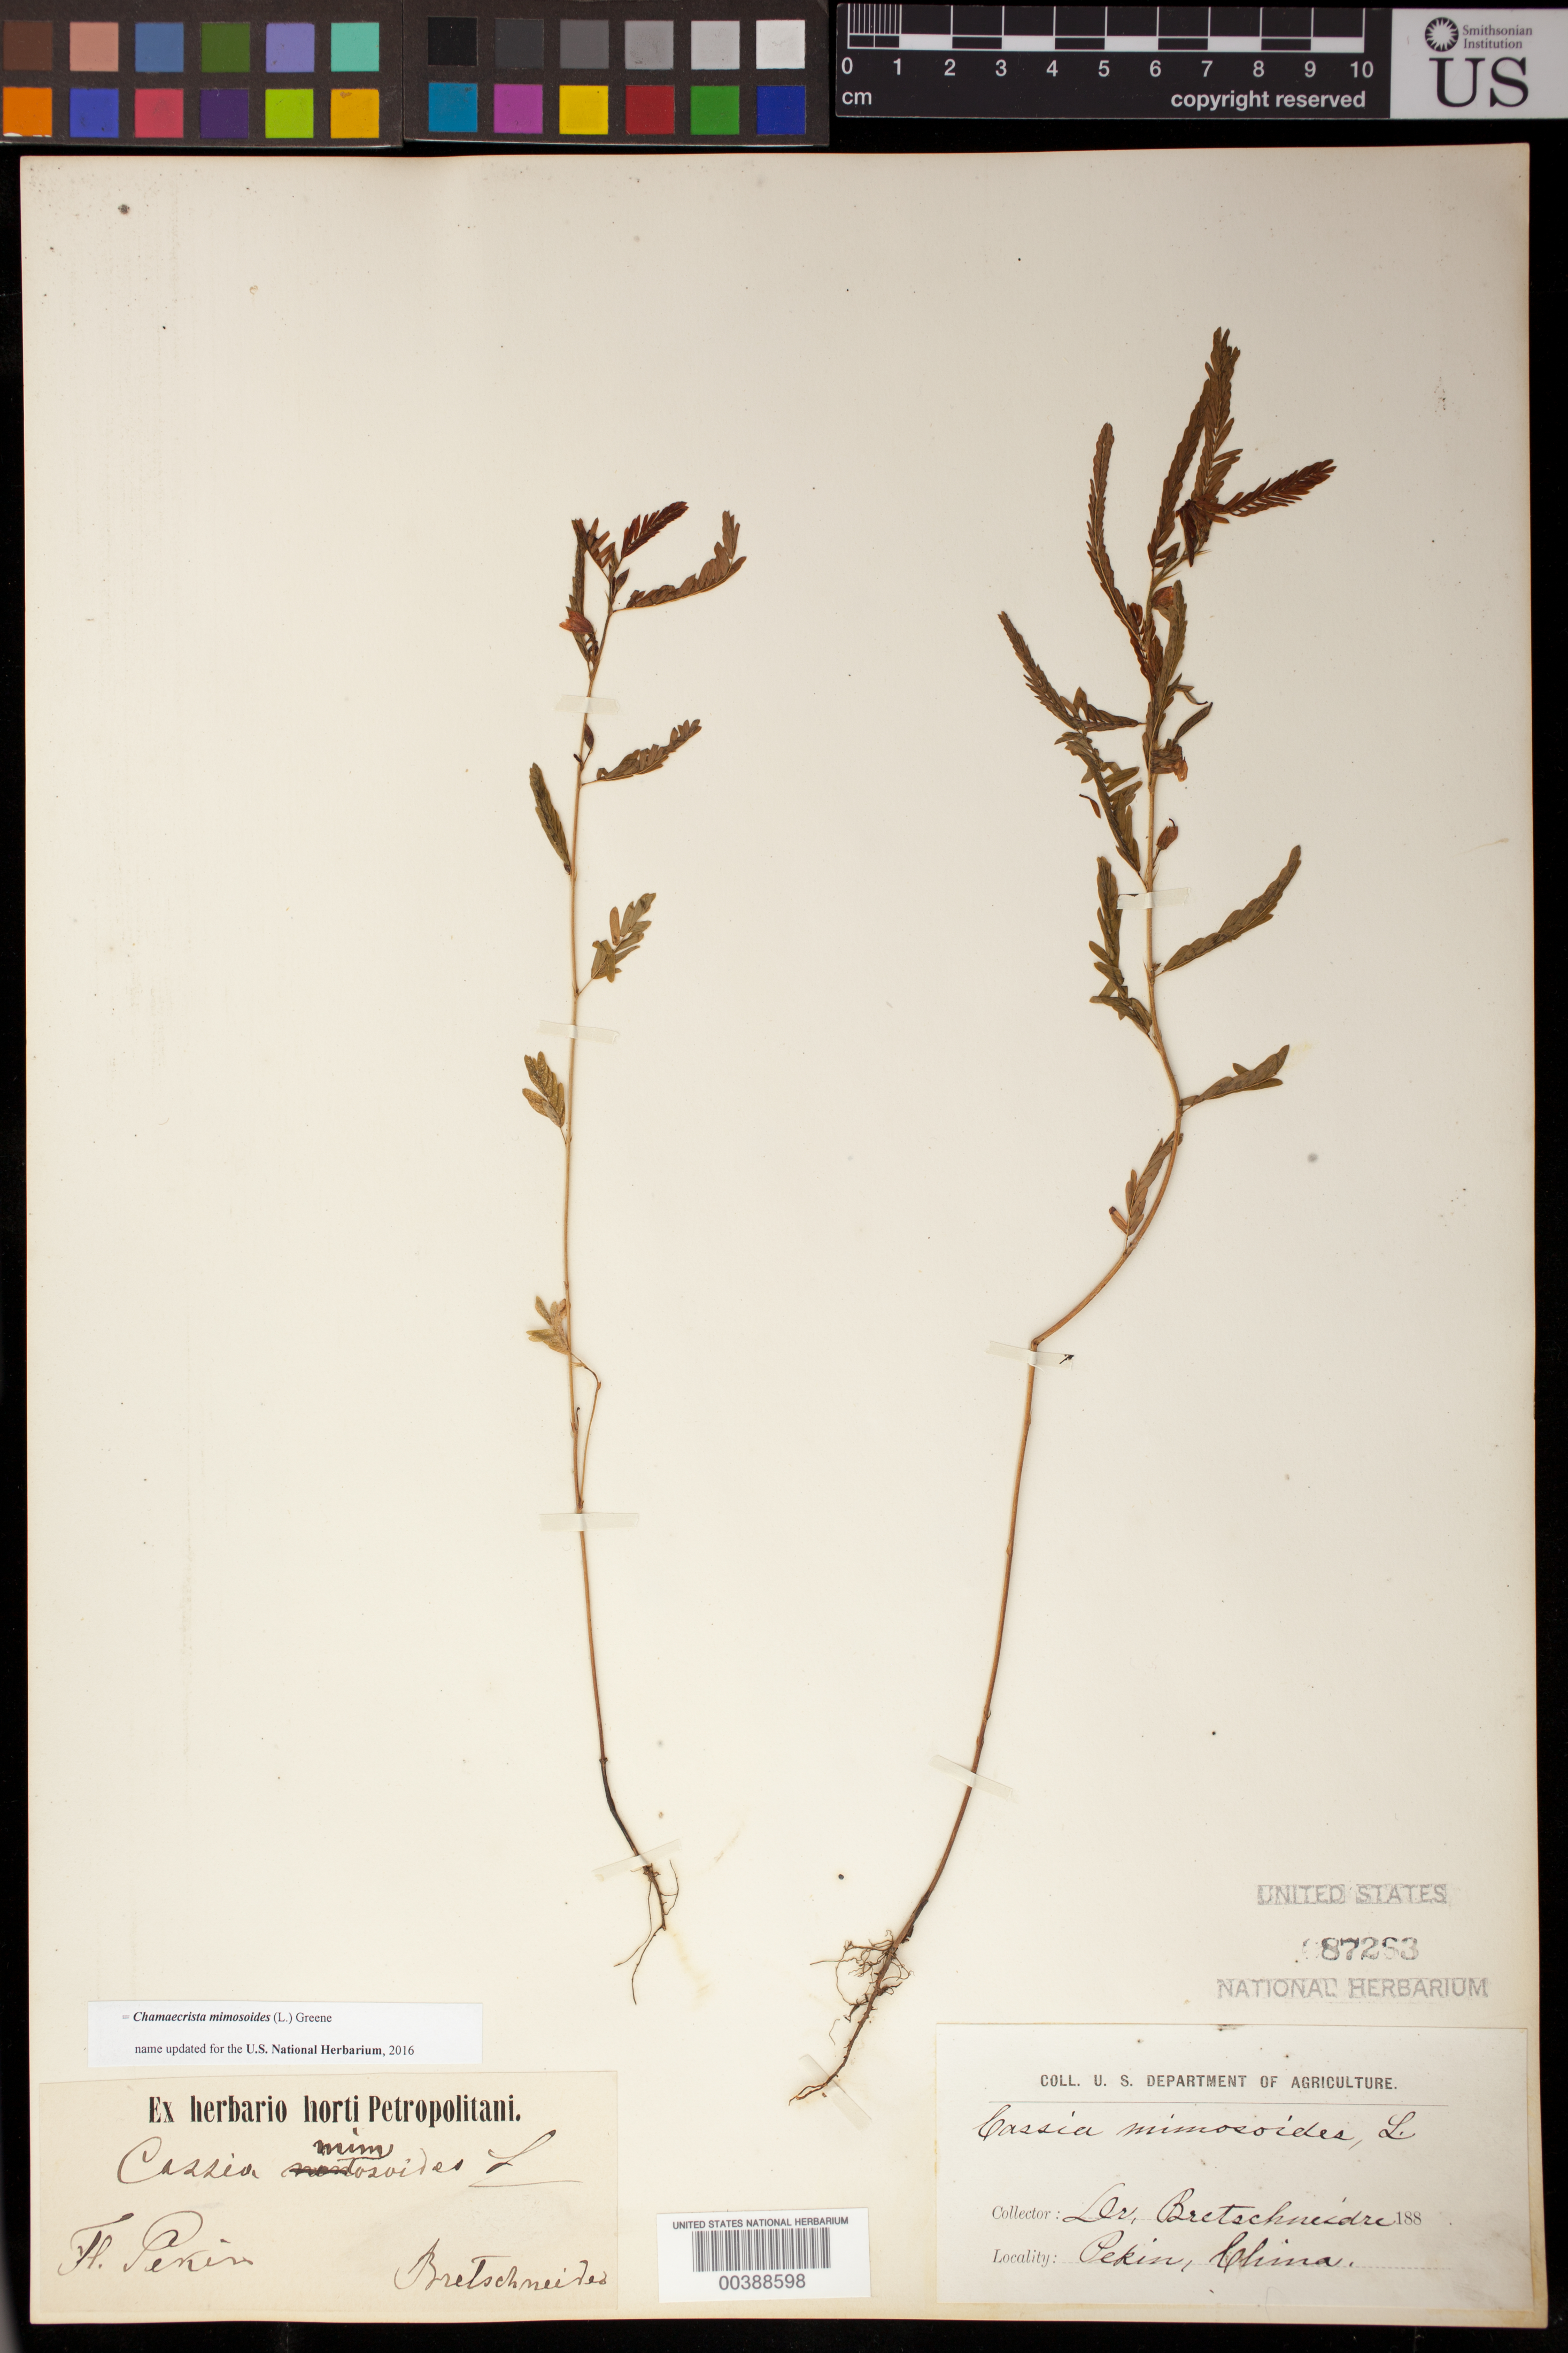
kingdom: Plantae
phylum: Tracheophyta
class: Magnoliopsida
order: Fabales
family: Fabaceae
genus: Chamaecrista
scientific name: Chamaecrista mimosoides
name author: (L.) Greene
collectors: E. Bretschneider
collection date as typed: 188-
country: China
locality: Peking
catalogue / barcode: US 87263